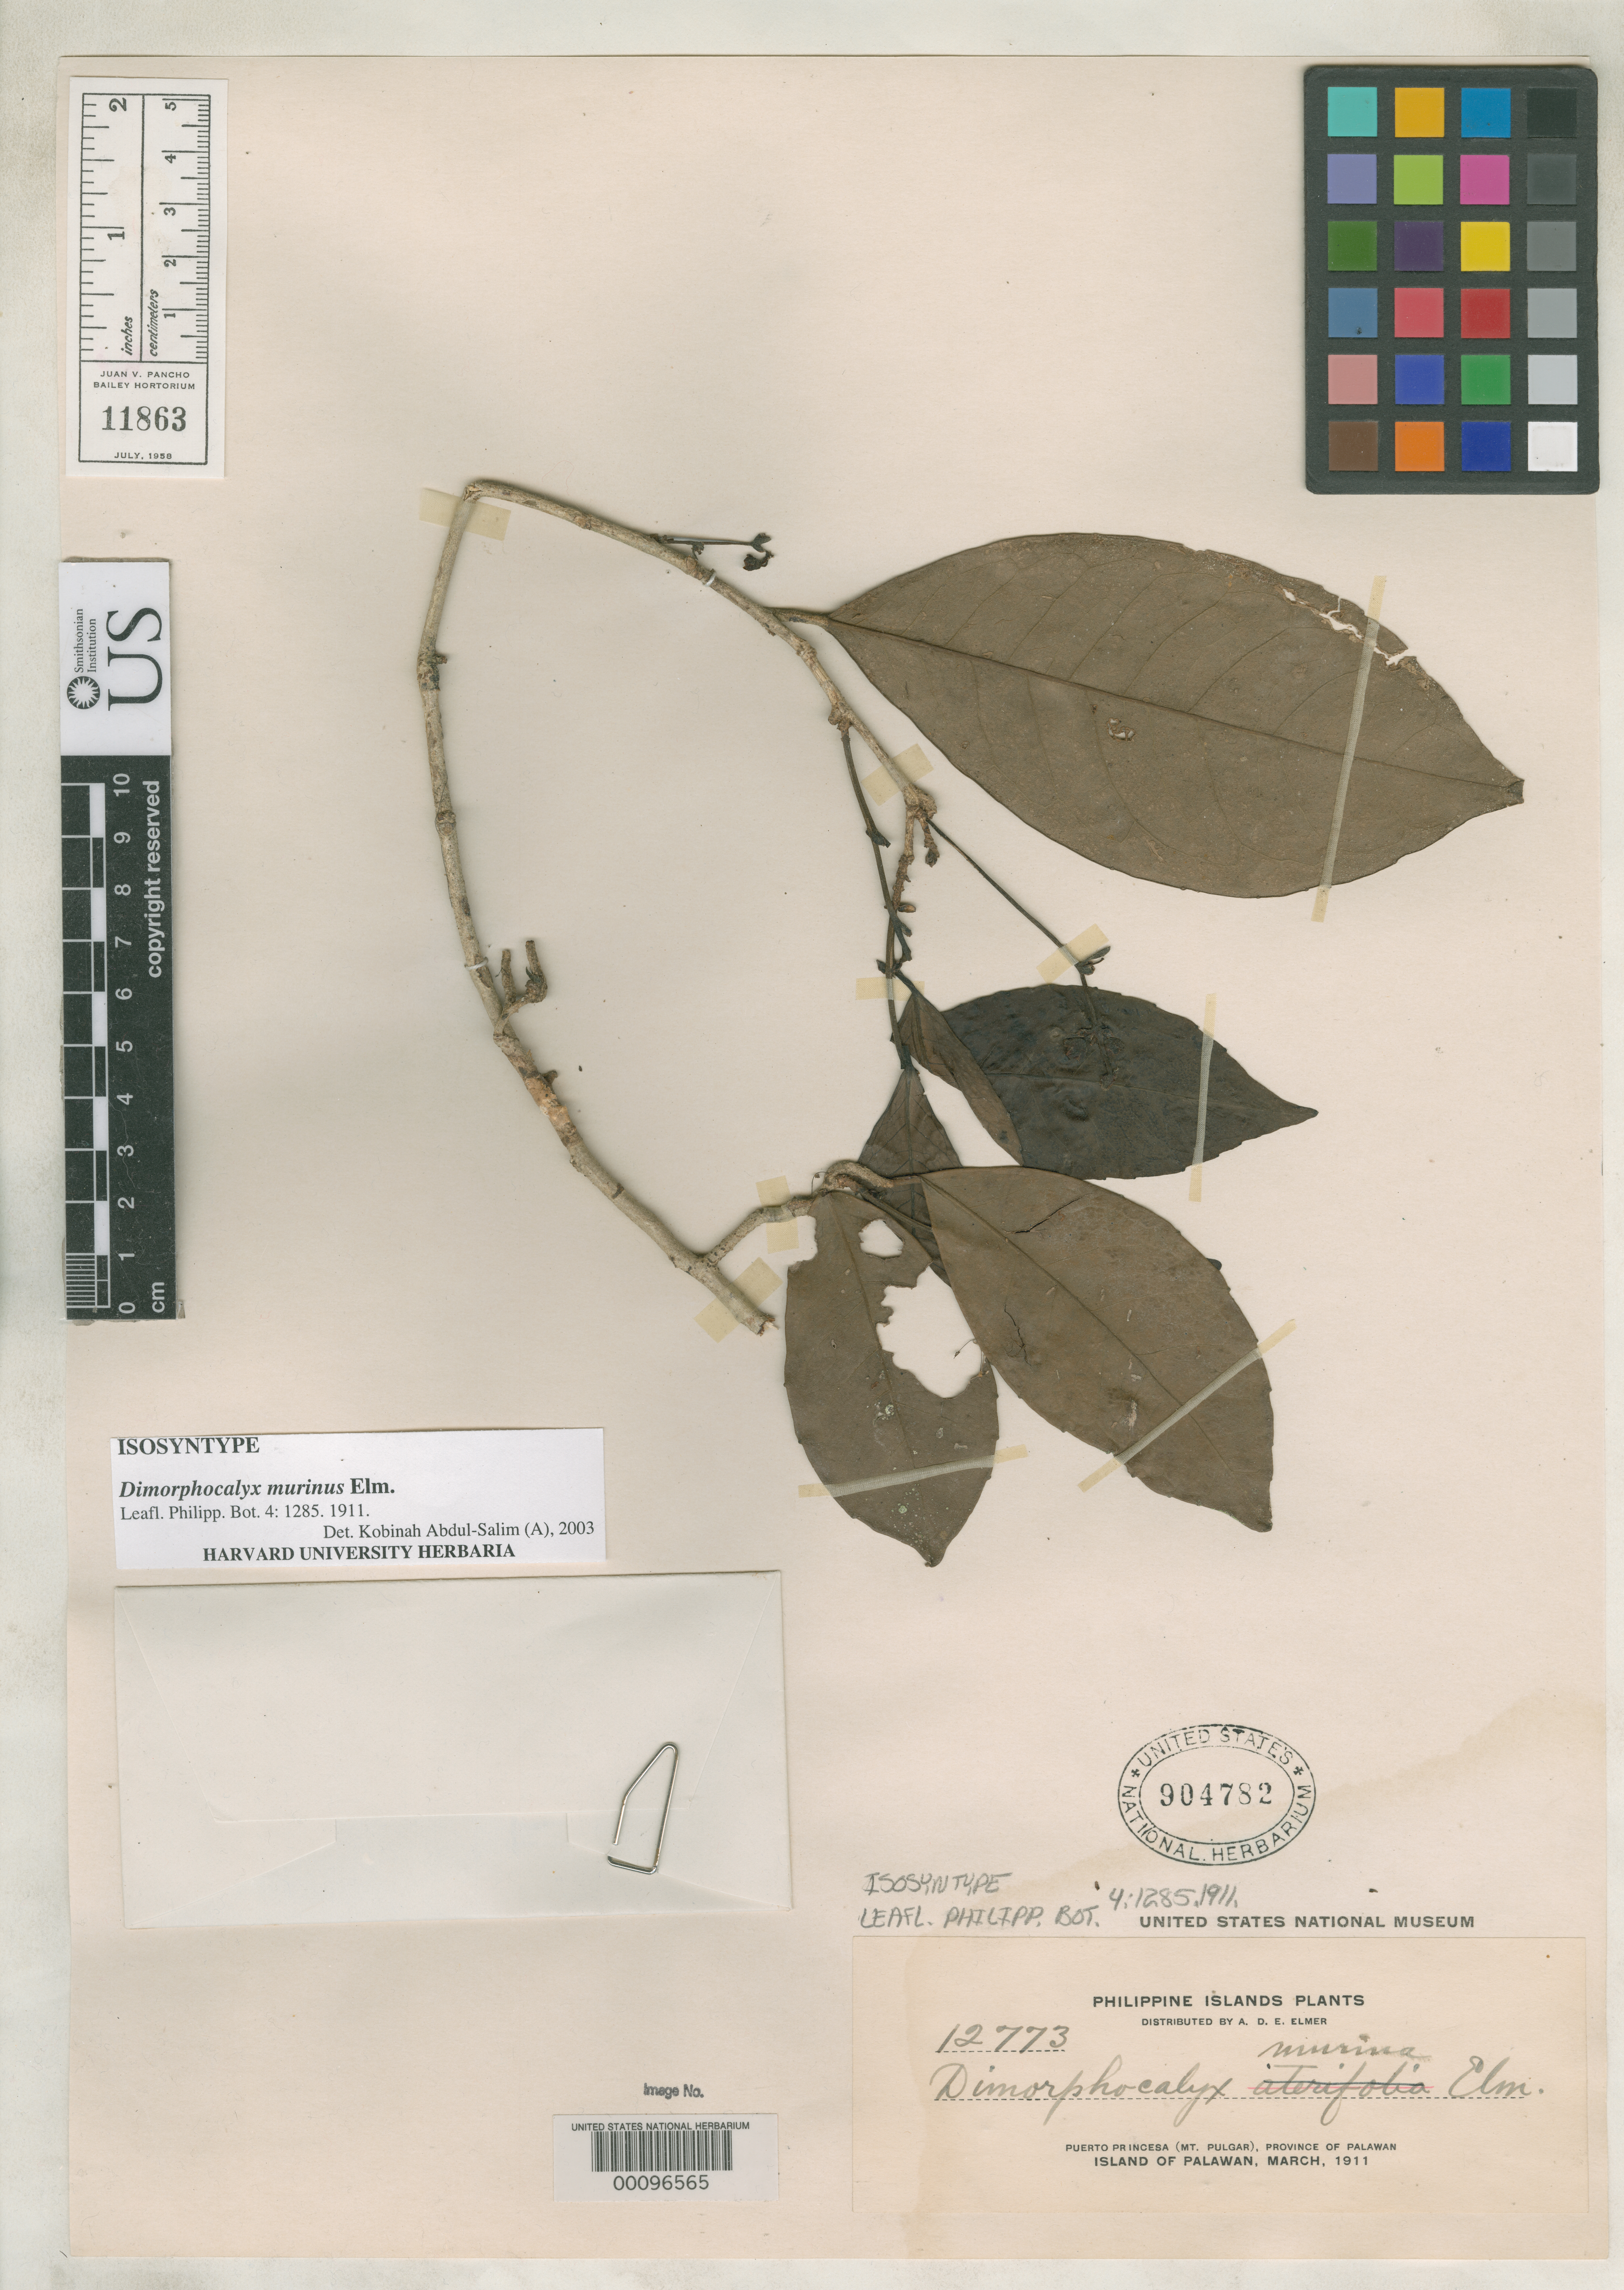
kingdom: Plantae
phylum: Tracheophyta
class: Magnoliopsida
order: Malpighiales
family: Euphorbiaceae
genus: Dimorphocalyx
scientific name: Dimorphocalyx murina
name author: Elmer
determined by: Abdul-Salim, K.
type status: Isosyntype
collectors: A. D. E. Elmer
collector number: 12773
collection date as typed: Mar 1911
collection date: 1911-03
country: Philippines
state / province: Mimaropa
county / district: Palawan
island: Palawan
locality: Puerto Princesa (Mt. Pulgar).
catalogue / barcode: US 904782